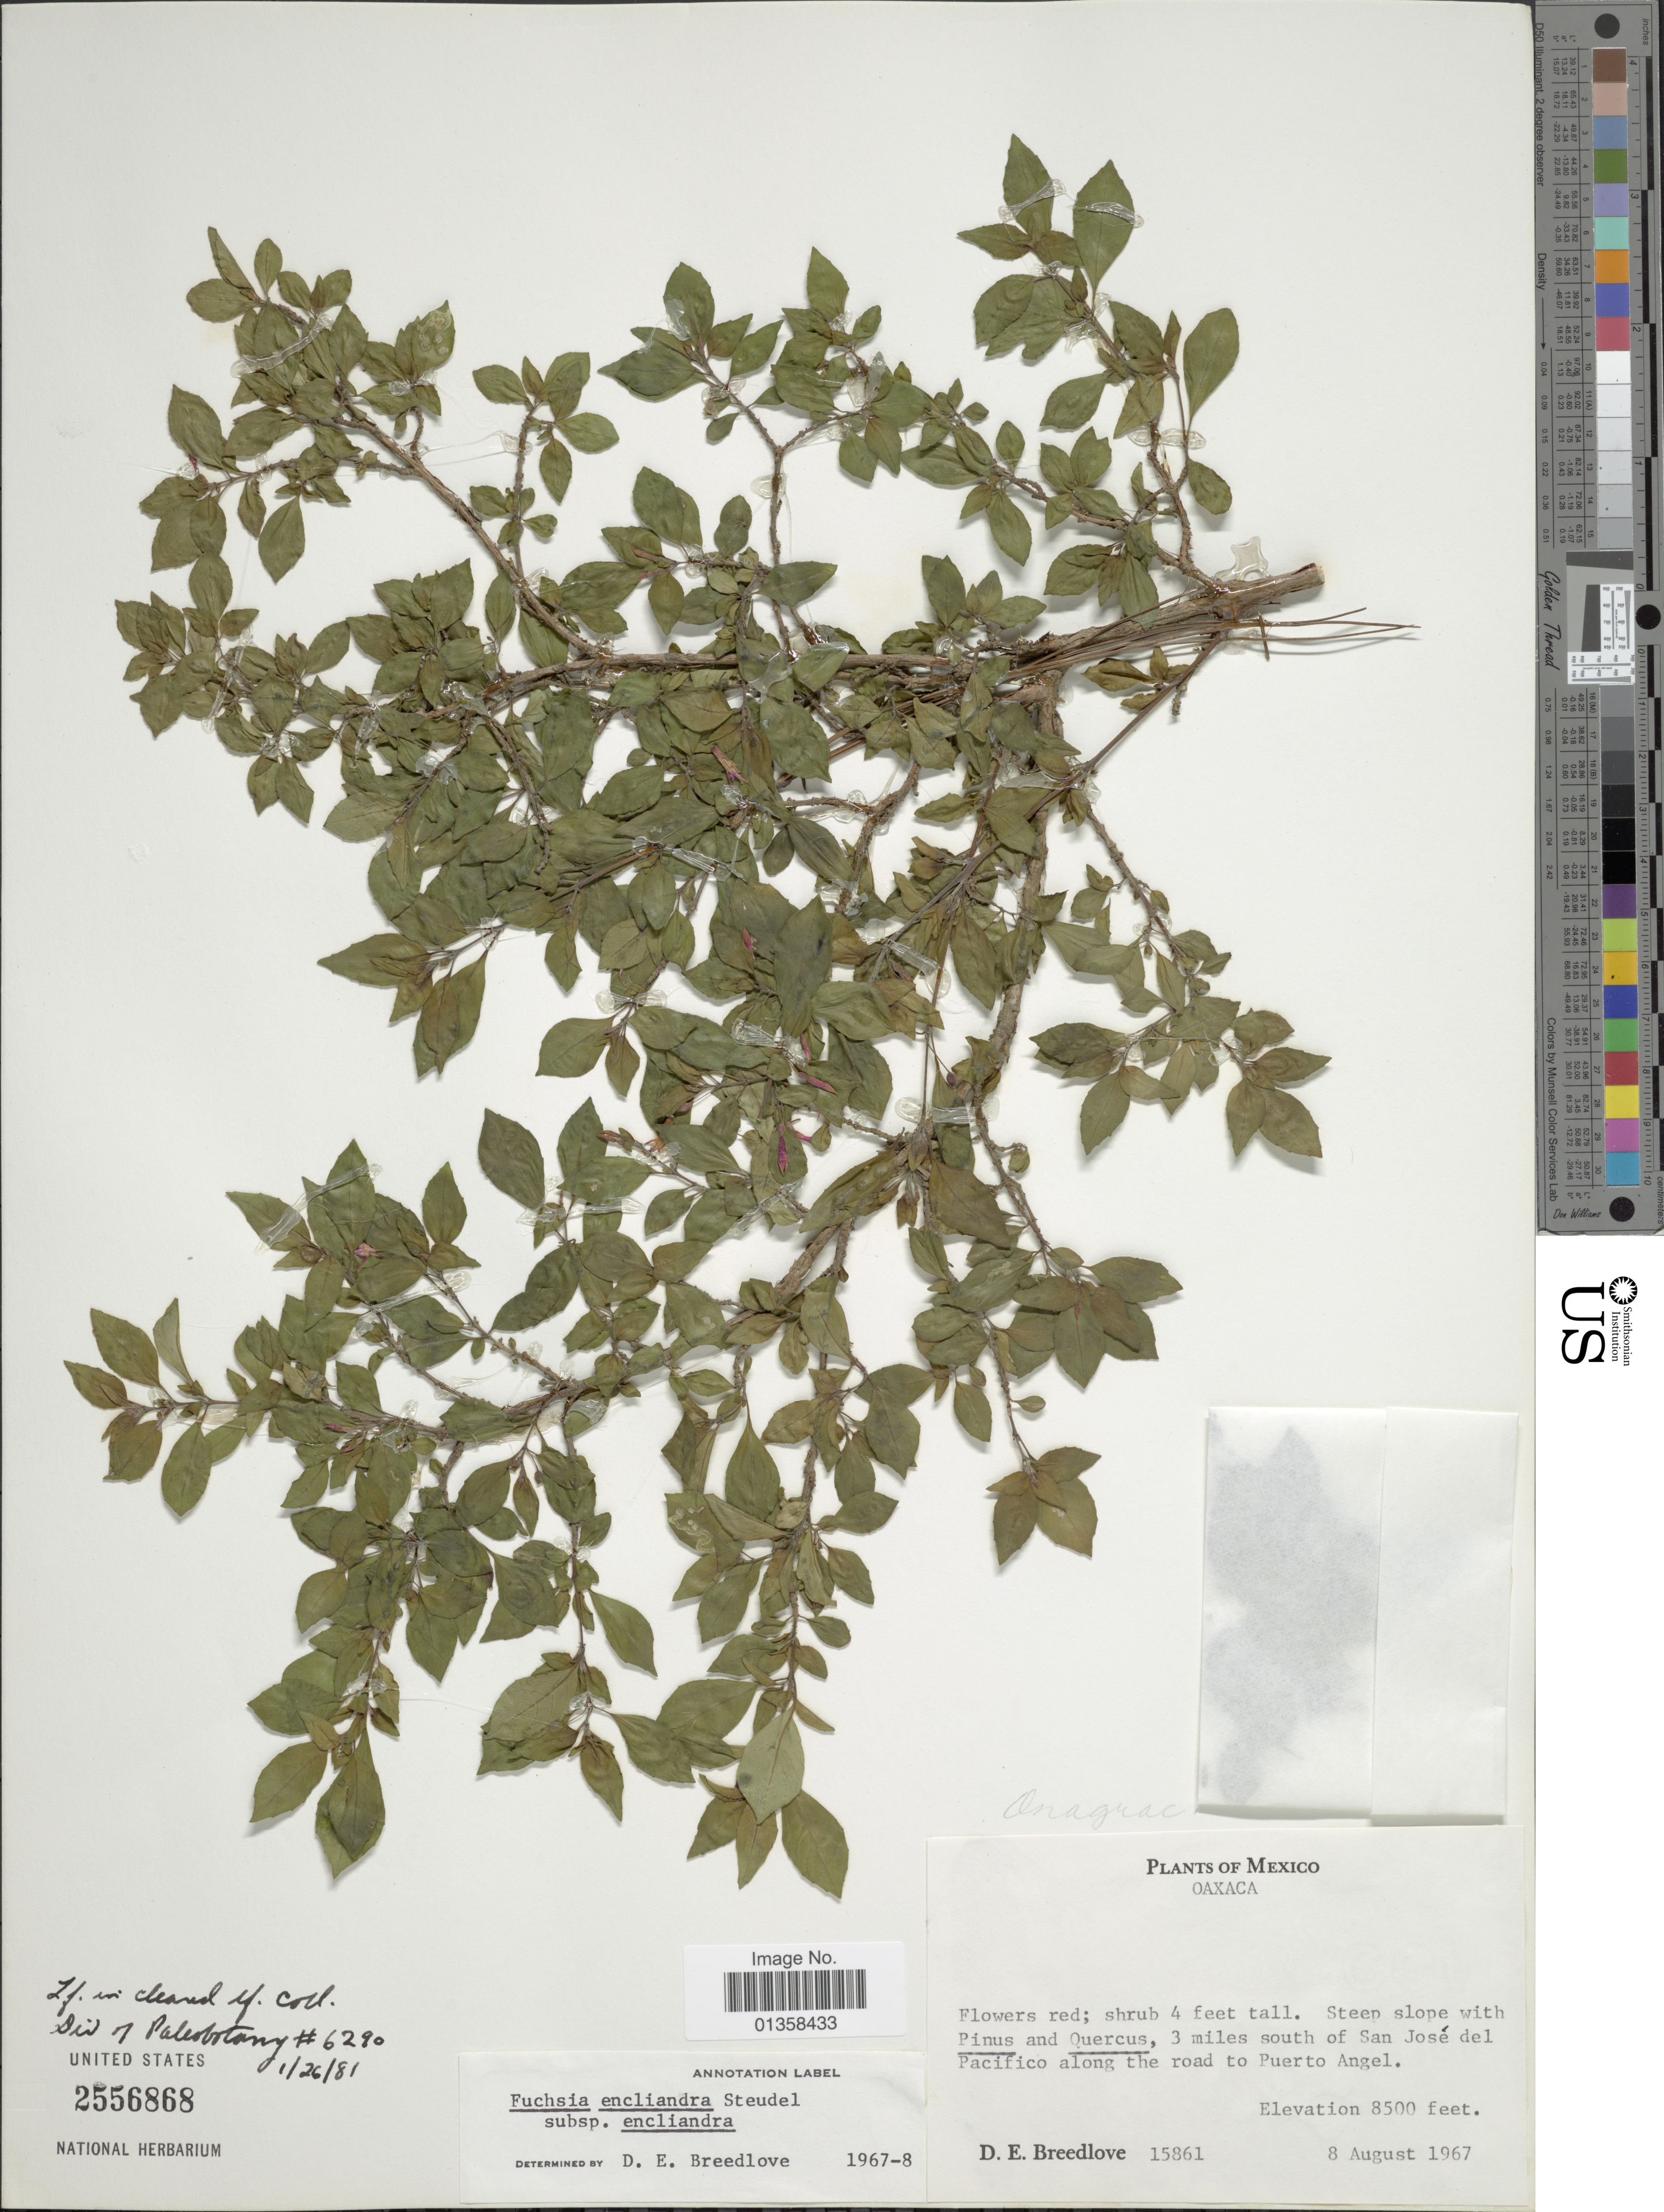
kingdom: Plantae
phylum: Tracheophyta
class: Magnoliopsida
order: Myrtales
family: Onagraceae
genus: Fuchsia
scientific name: Fuchsia encliandra subsp. encliandra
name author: Steud.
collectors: D. E. Breedlove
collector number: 15861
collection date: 1967-08-08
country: Mexico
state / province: Oaxaca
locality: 3 miles south of San José del Pacifico along the road to Puerto Angel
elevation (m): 2591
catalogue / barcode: US 2556868